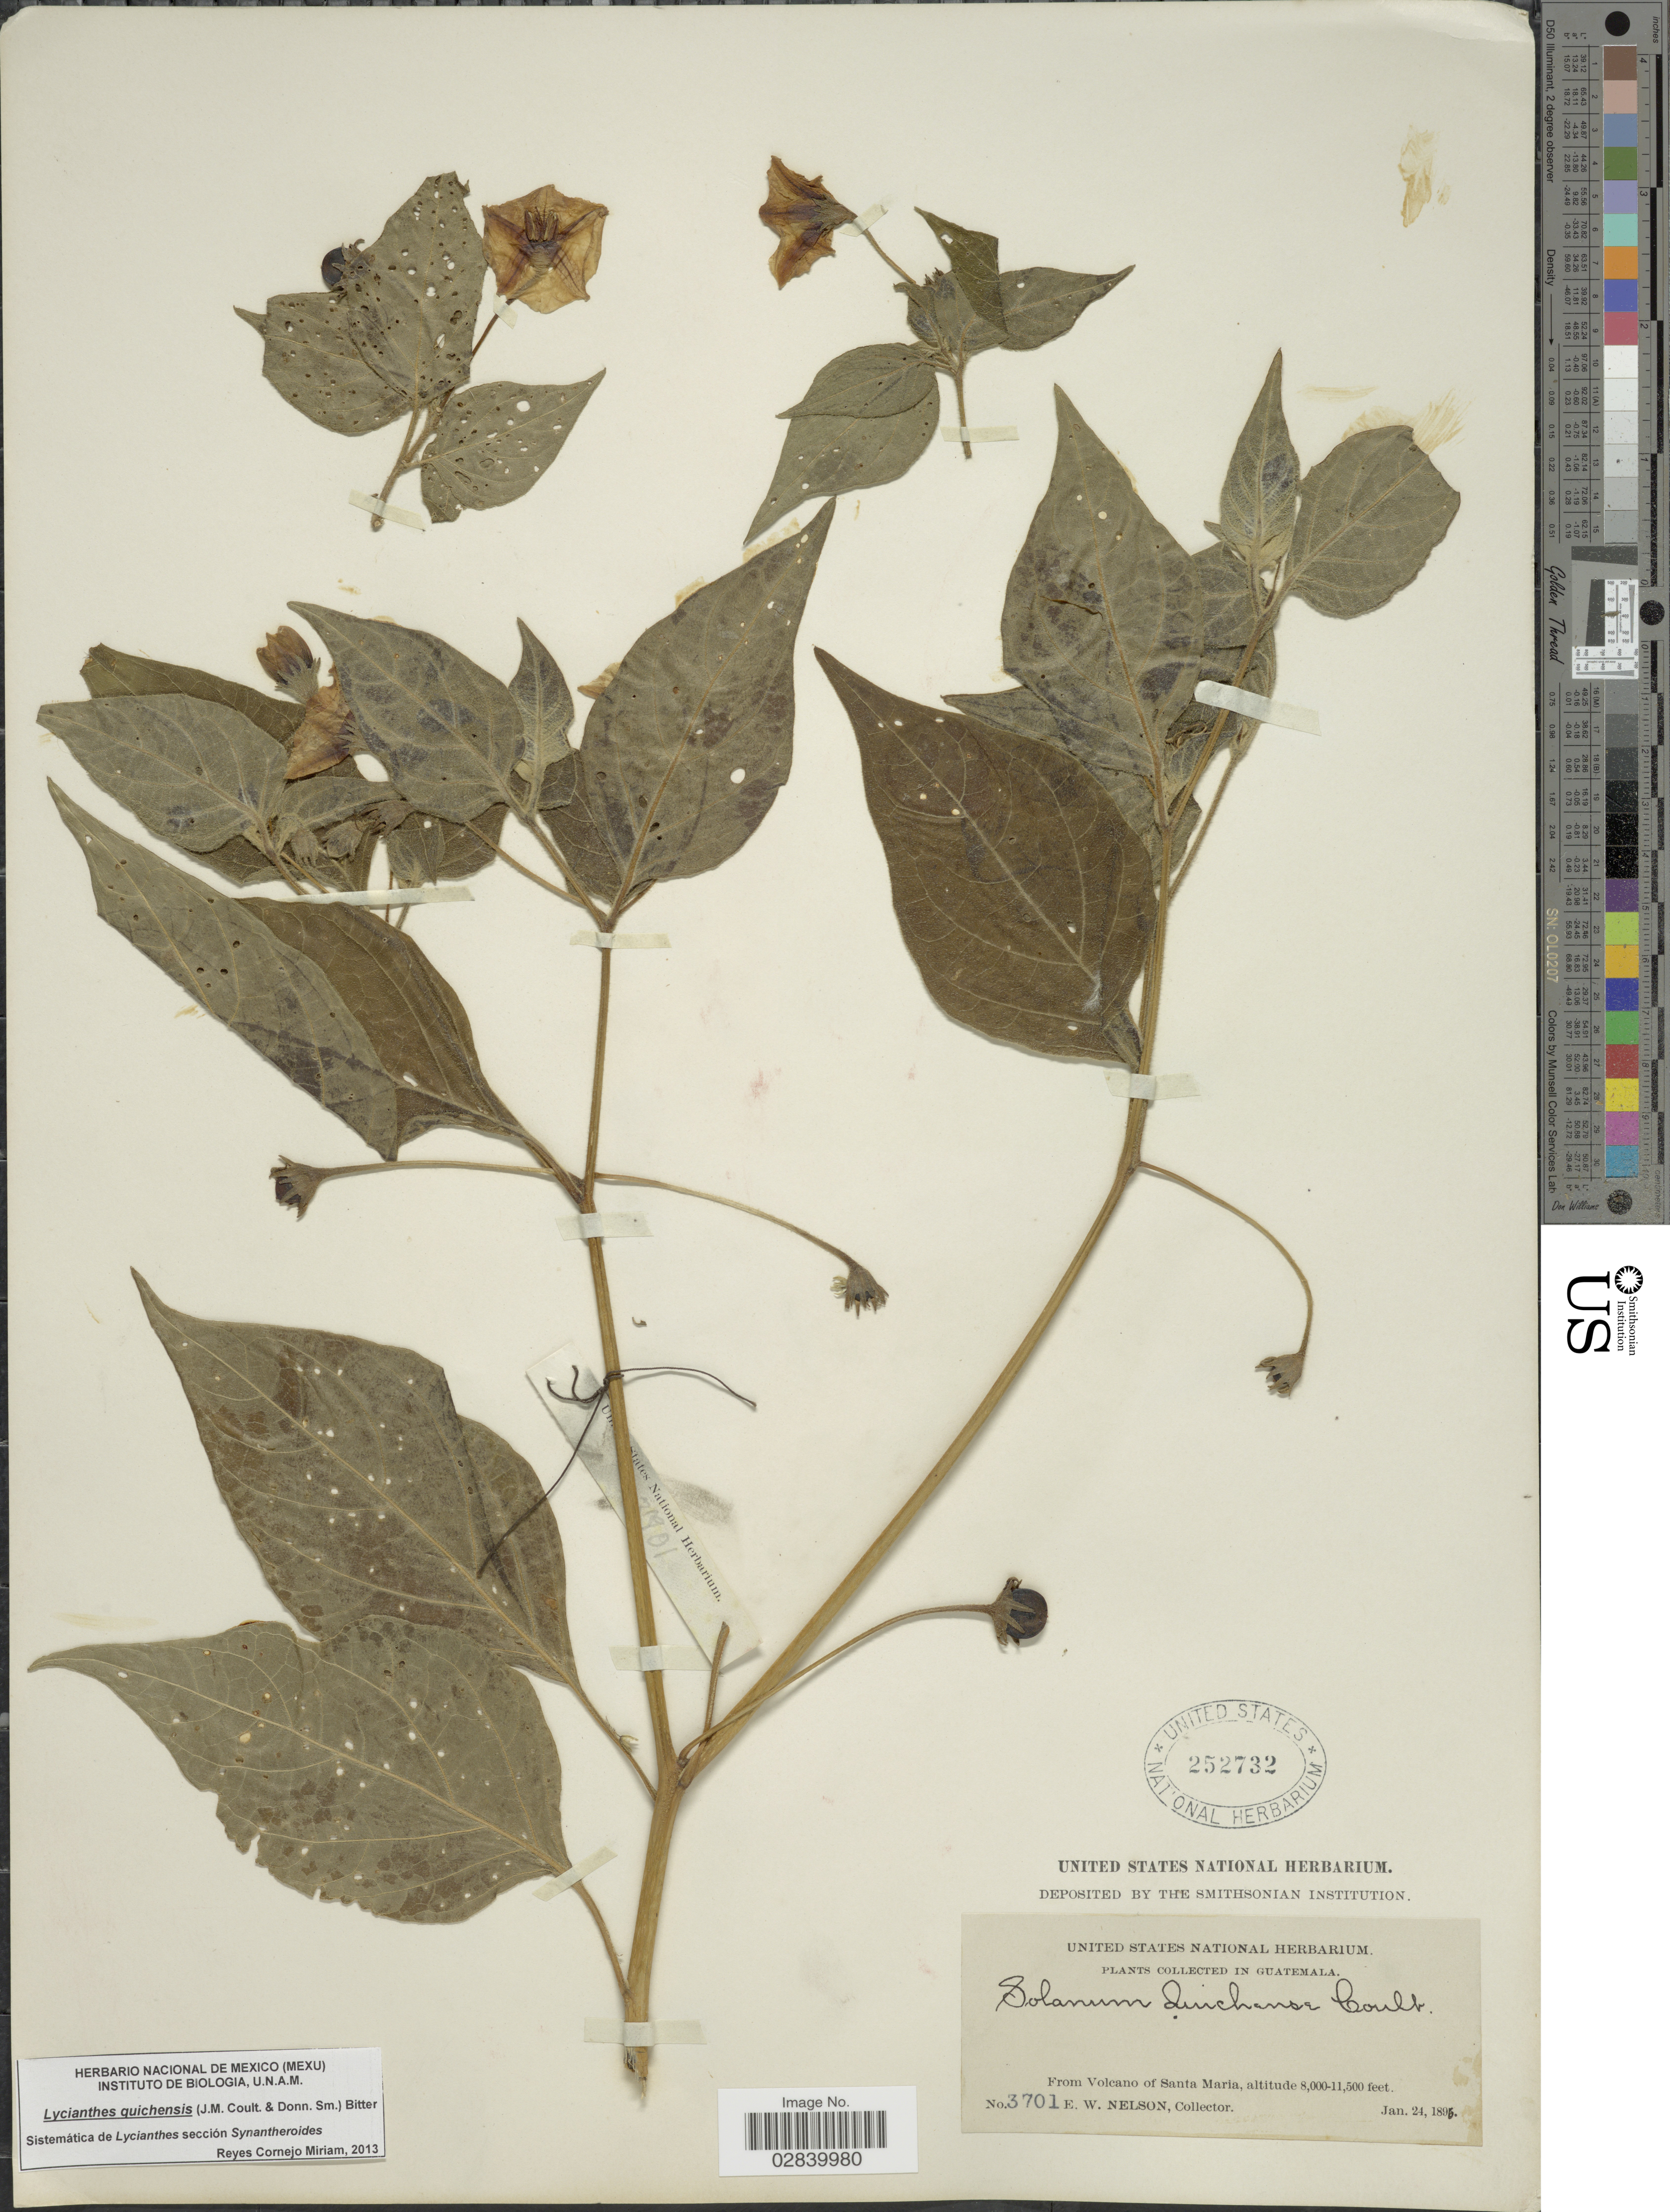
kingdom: Plantae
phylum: Tracheophyta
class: Magnoliopsida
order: Solanales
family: Solanaceae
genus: Lycianthes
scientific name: Lycianthes quichensis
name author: (J.M. Coult. & Donn. Sm.) Bitter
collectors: E. W. Nelson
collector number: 3701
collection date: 1896-01-24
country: Guatemala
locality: From Volcano of Santa Maria.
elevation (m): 2438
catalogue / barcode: US 252732